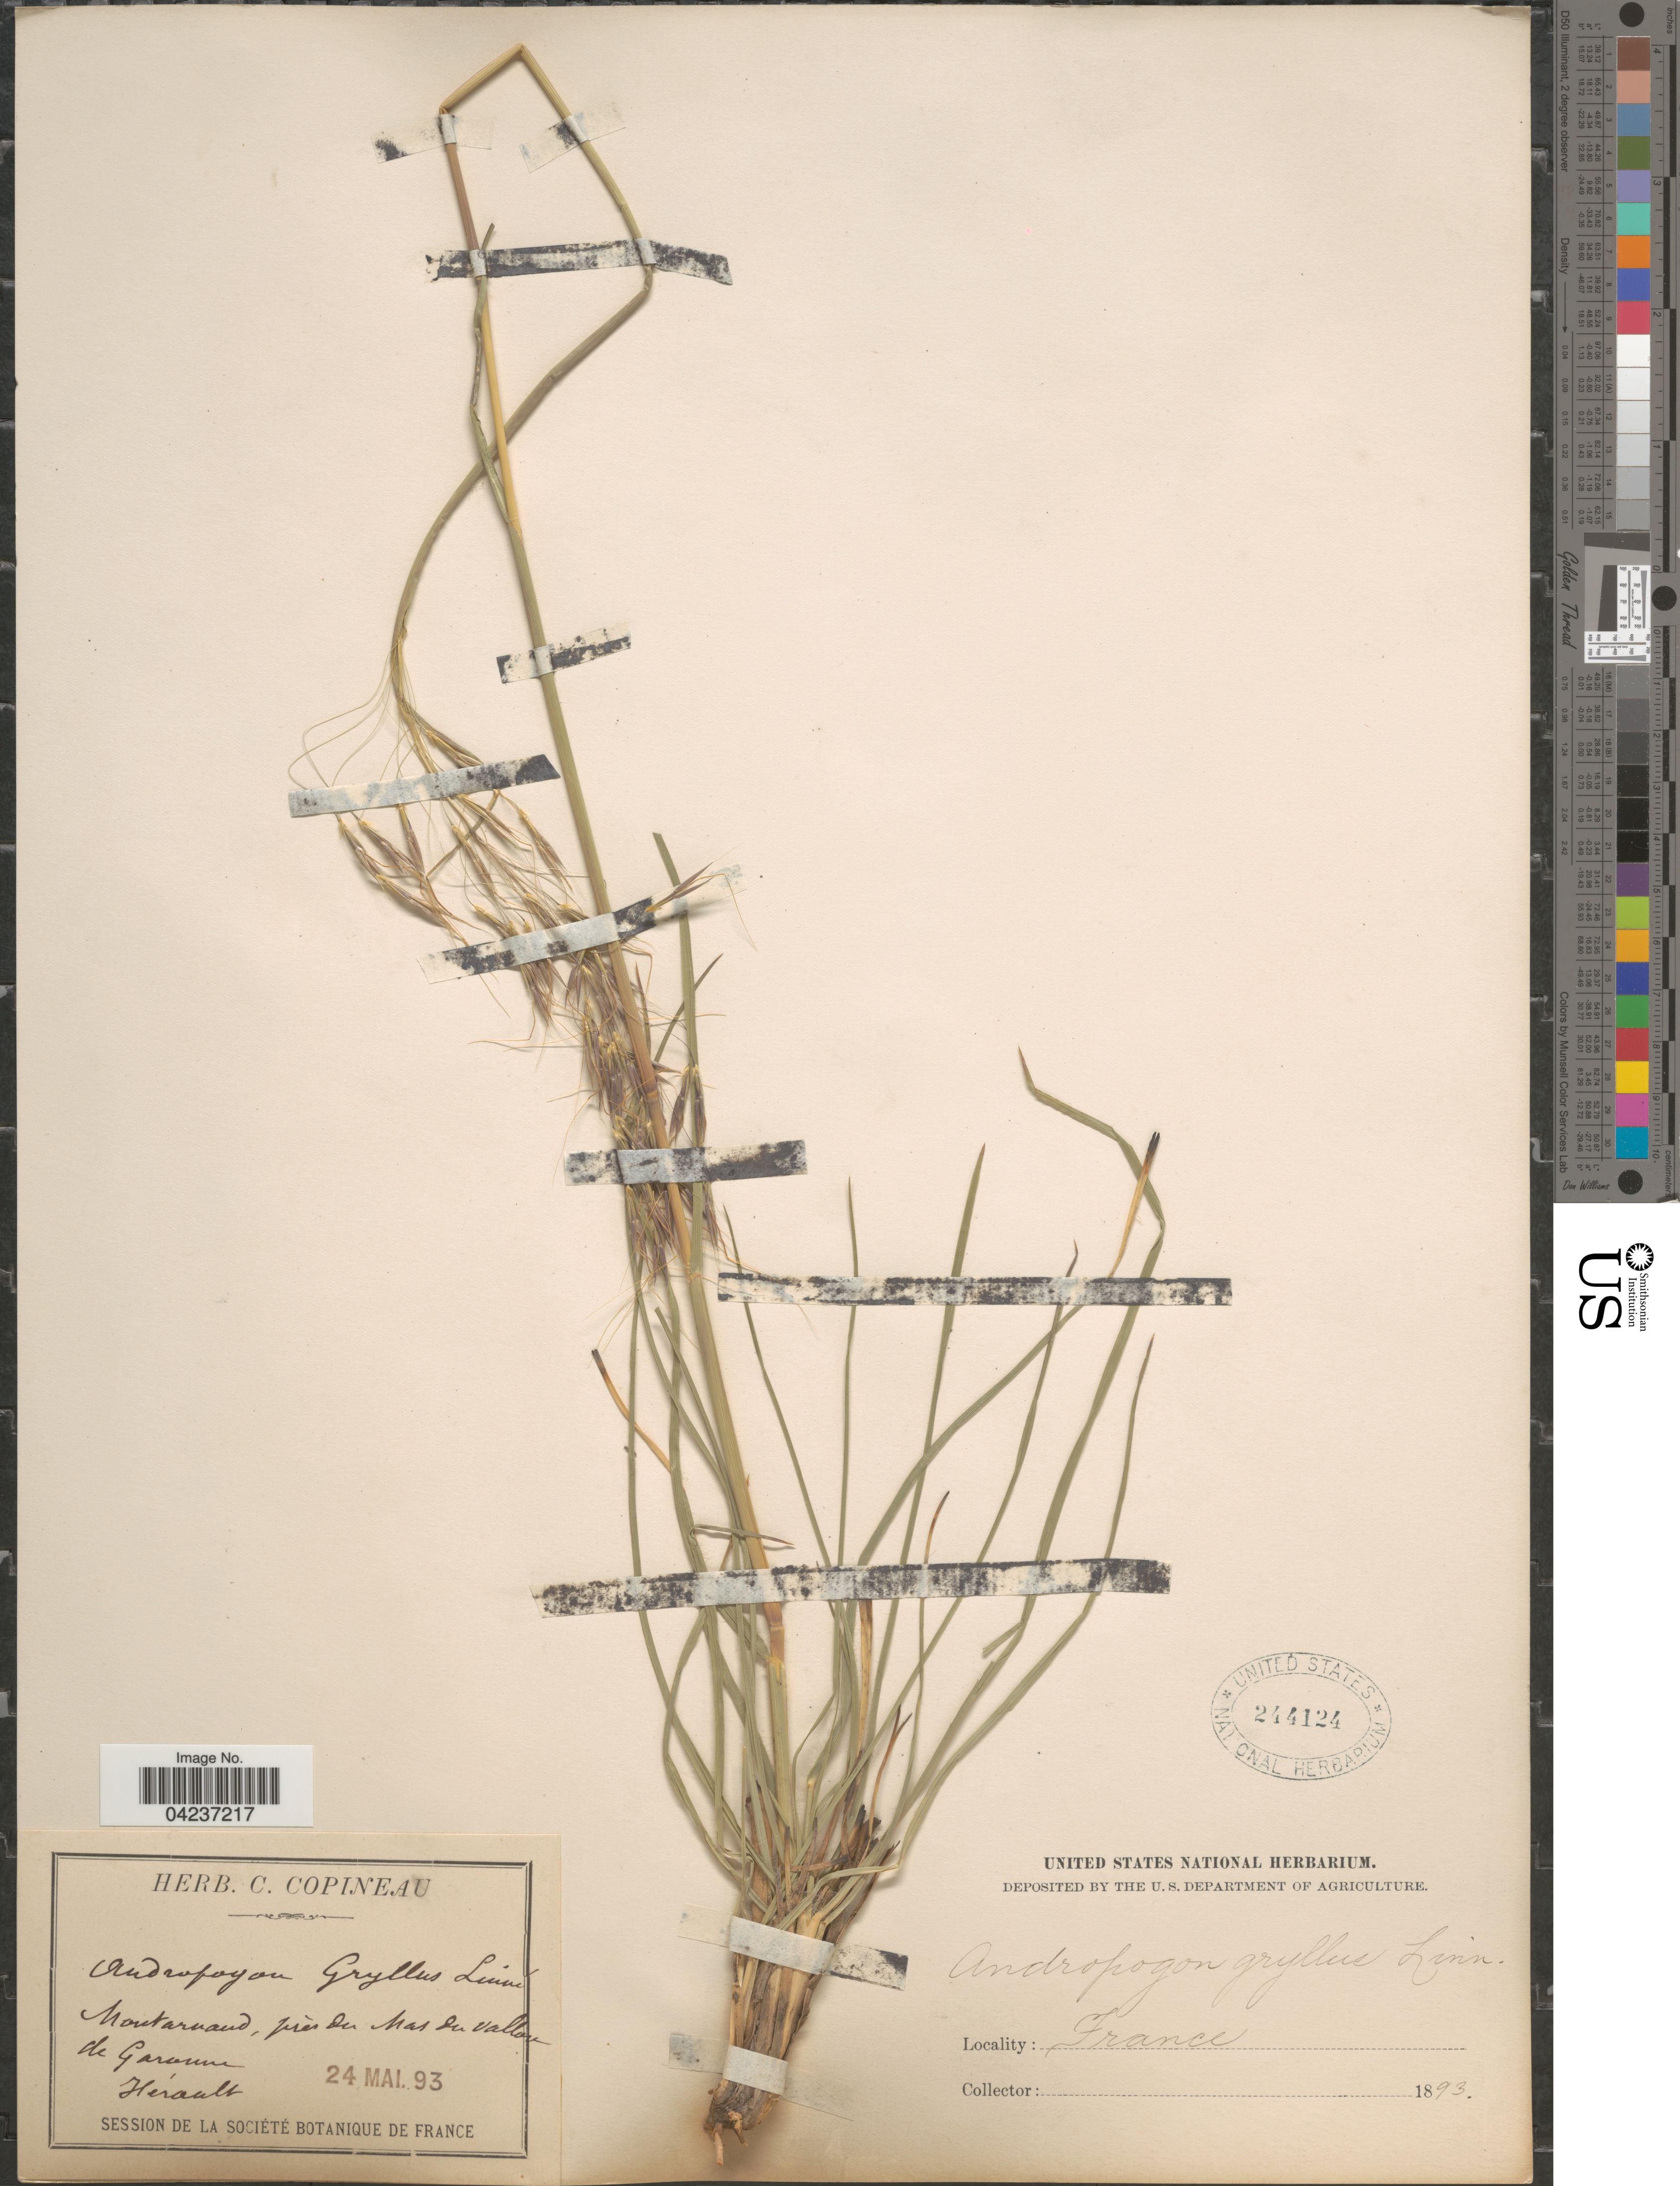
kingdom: Plantae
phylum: Tracheophyta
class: Liliopsida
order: Poales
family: Poaceae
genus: Chrysopogon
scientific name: Chrysopogon gryllus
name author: (L.) Trin.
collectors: ex herb. C. Copineau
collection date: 1893-05-24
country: France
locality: Montarnaud, près du Mas du vallore de Garonne. Hérault.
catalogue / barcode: US 244124